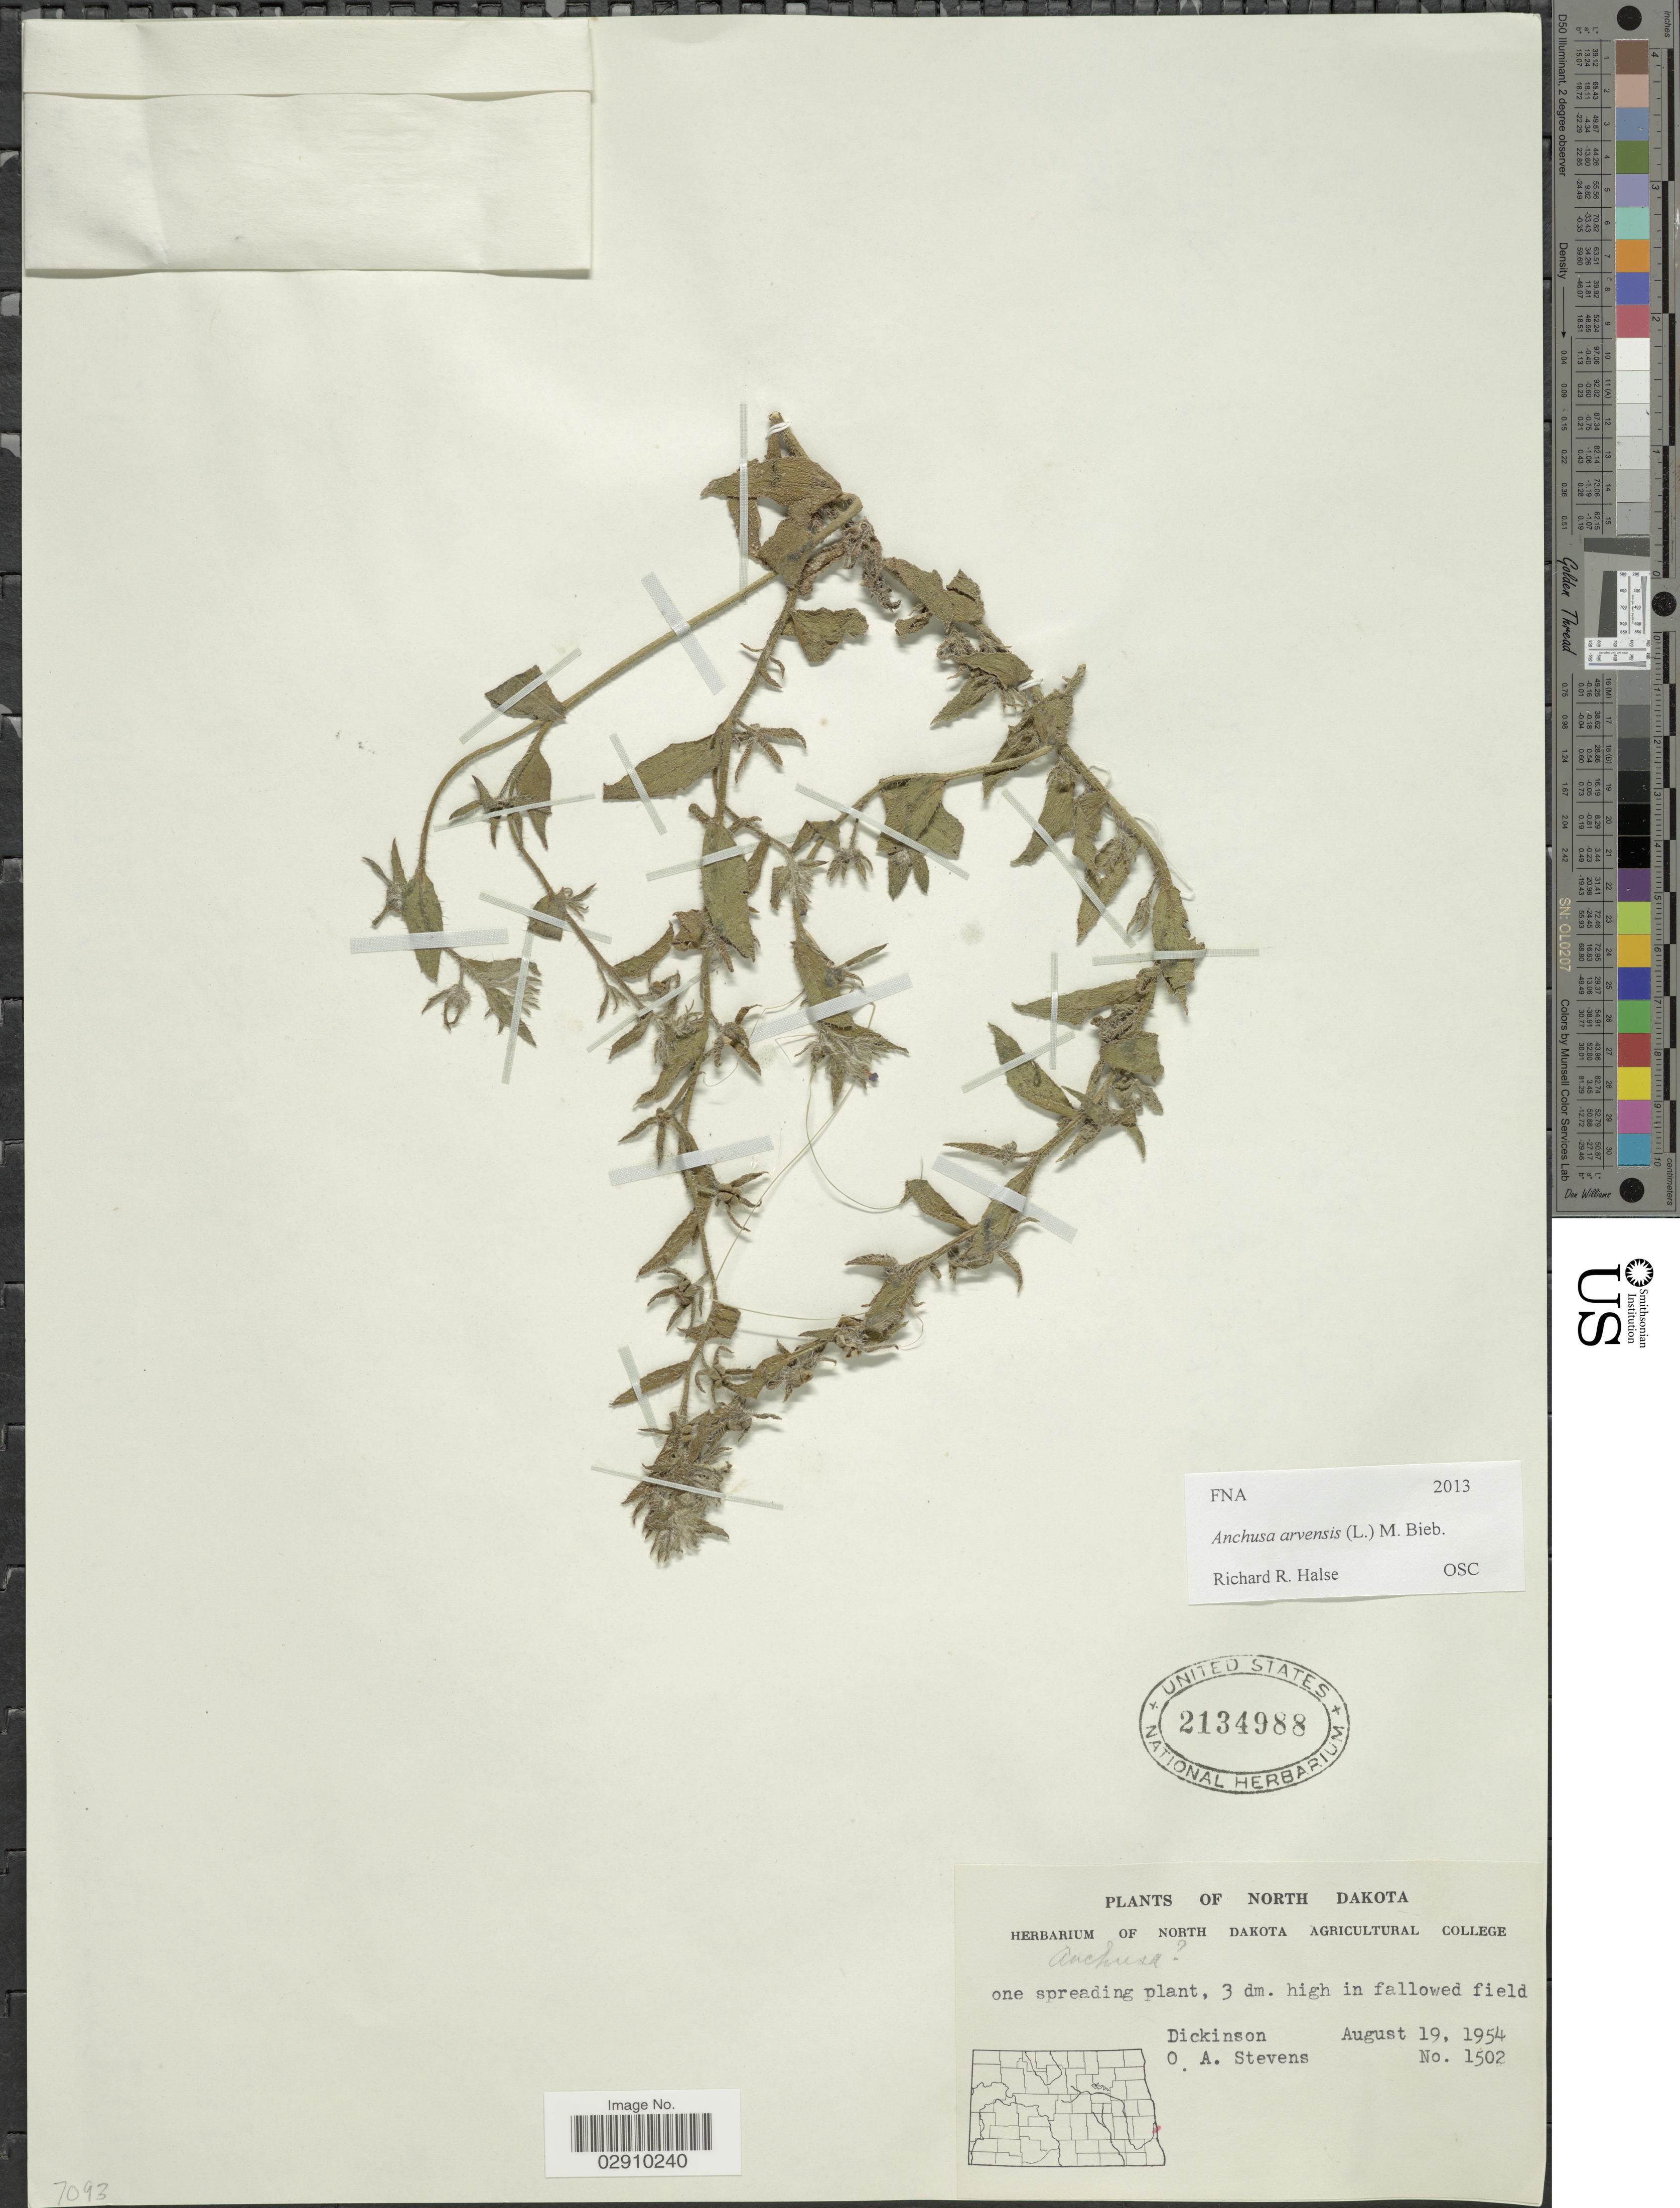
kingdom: Plantae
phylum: Tracheophyta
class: Magnoliopsida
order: Boraginales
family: Boraginaceae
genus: Anchusa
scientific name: Anchusa arvensis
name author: (L.) M. Bieb.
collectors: O. A. Stevens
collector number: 1502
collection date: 1954-08-19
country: United States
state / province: North Dakota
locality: North Dakota, Dickinson.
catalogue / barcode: US 2134988